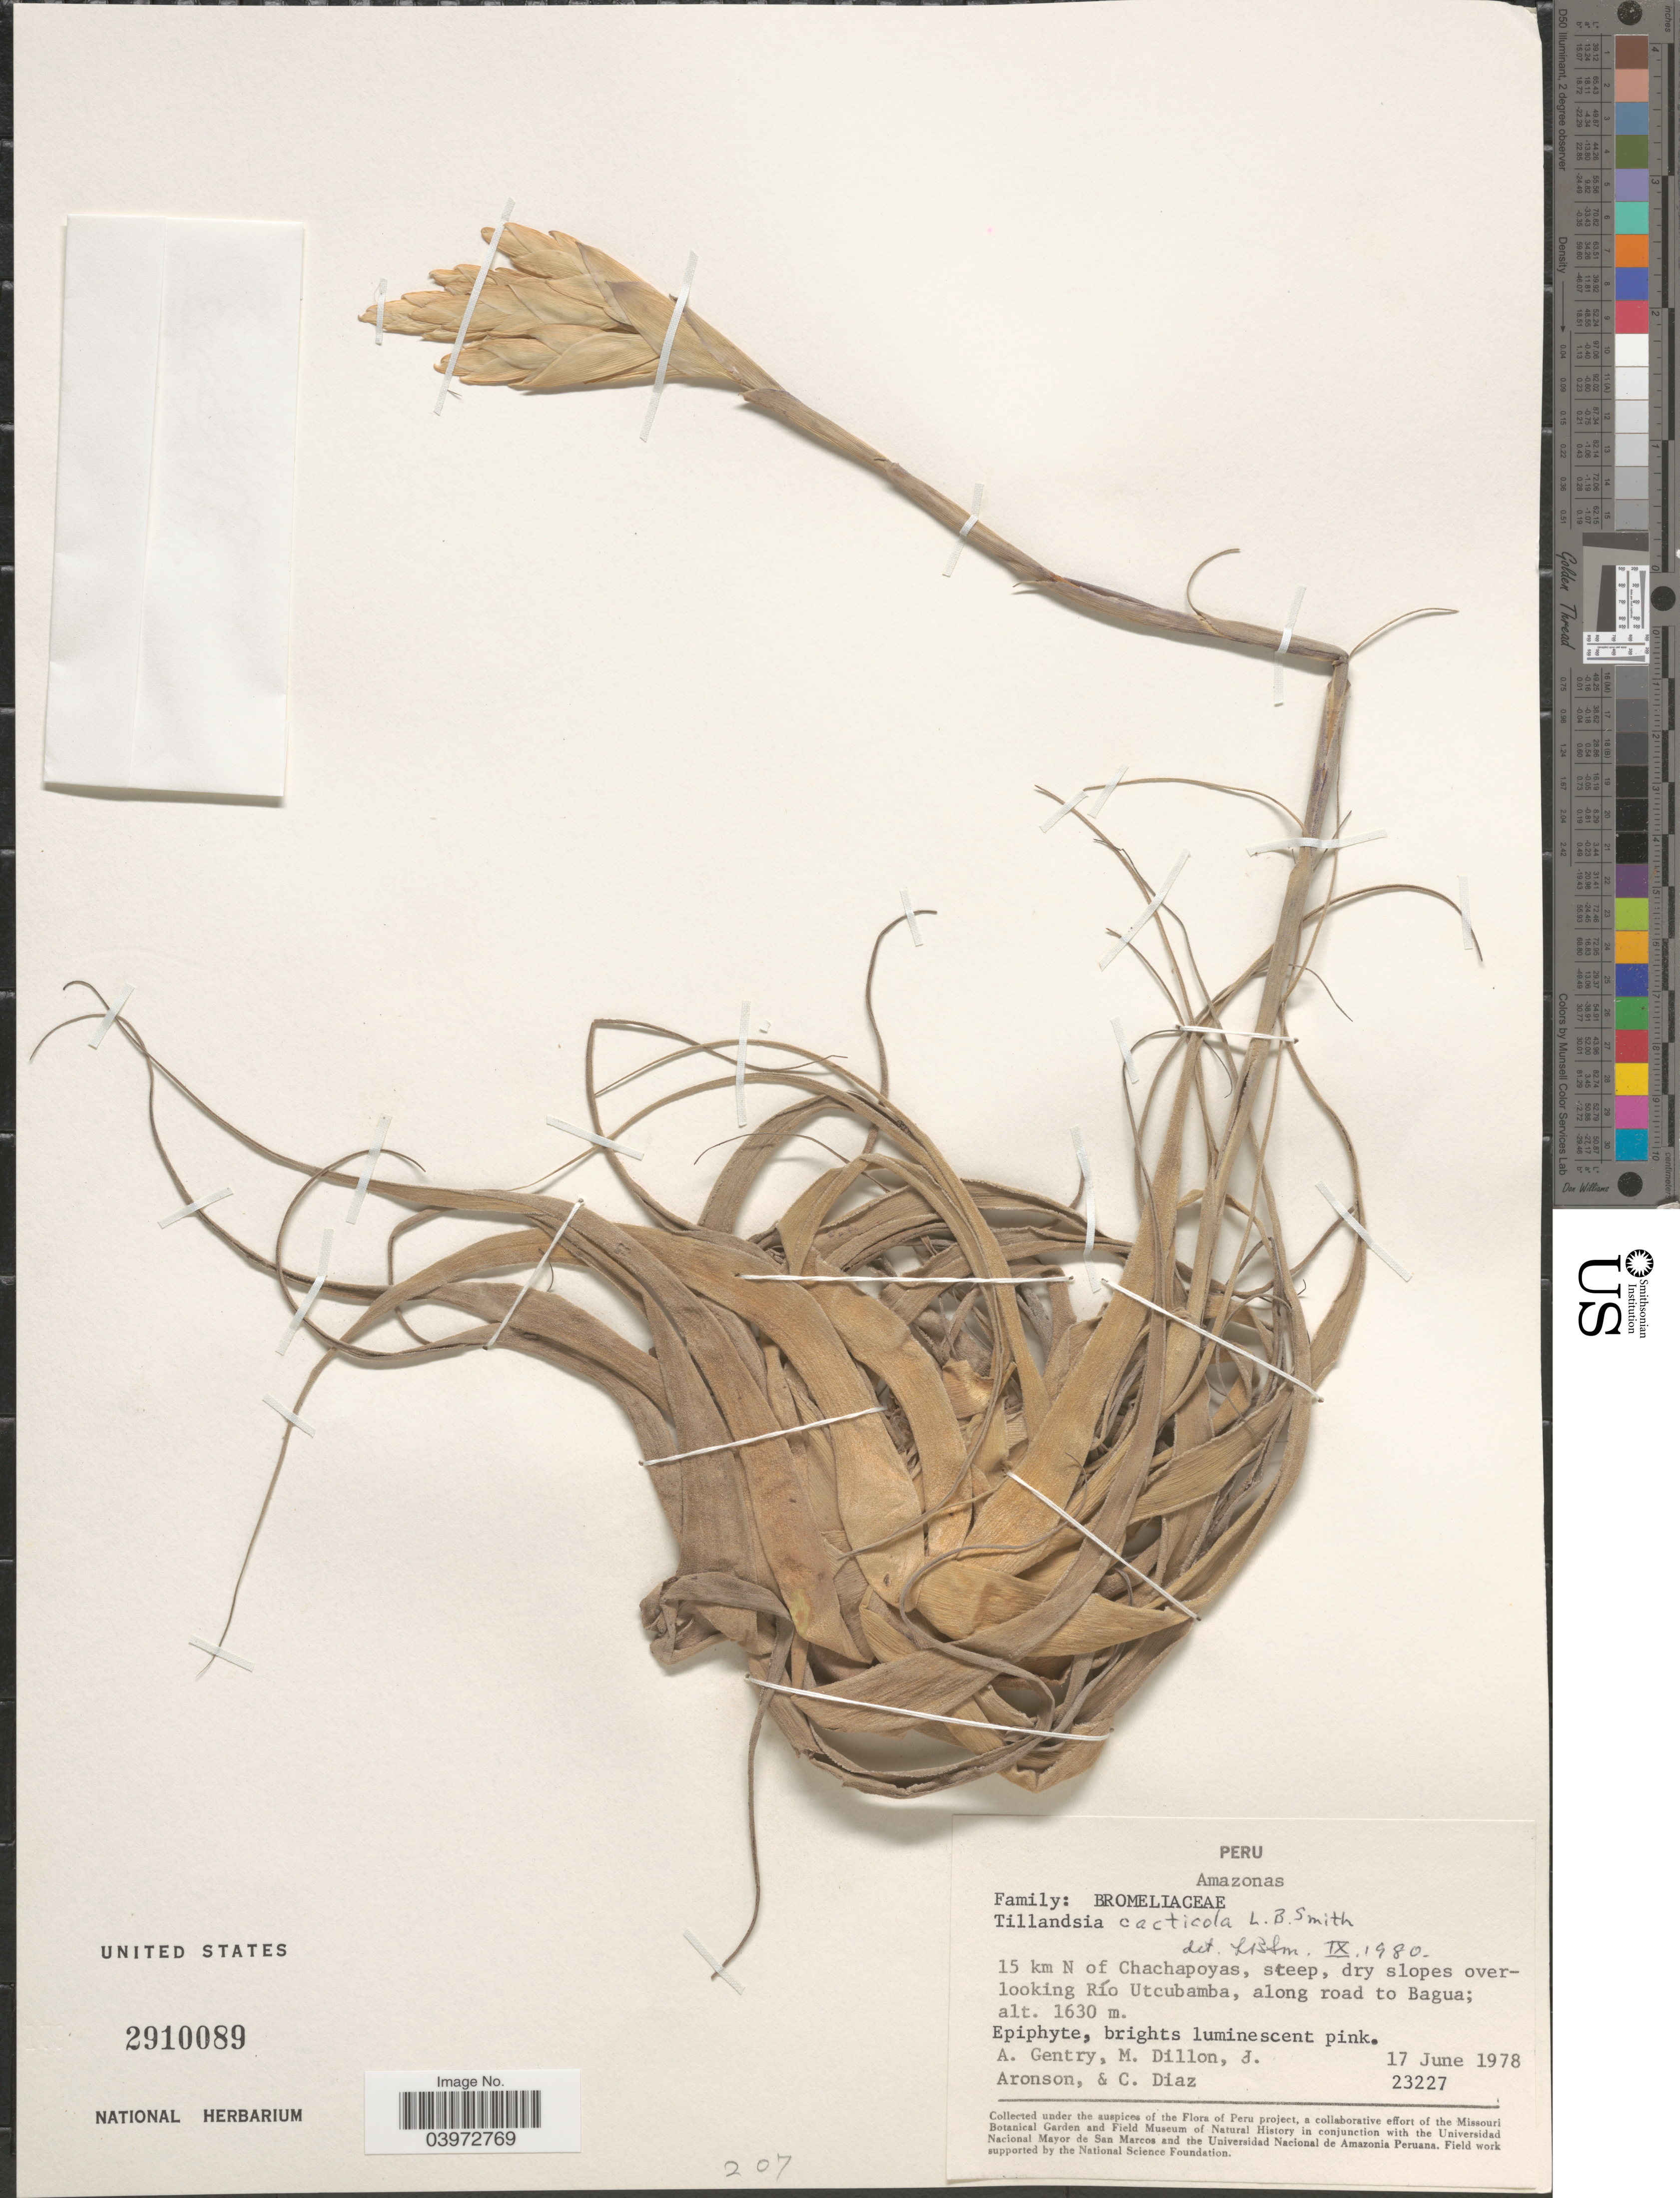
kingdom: Plantae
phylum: Tracheophyta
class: Liliopsida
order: Poales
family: Bromeliaceae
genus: Tillandsia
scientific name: Tillandsia cacticola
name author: L.B. Sm.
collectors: A. H. Gentry, M. O. Dillon, J. Aronson & C. Díaz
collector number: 23227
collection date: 1978-06-17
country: Peru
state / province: Amazonas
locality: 15 km N of Chachapoyas, steep, dry slopes overlooking Río Utcubamba, along road to Bagua.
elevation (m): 1630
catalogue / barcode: US 2910089